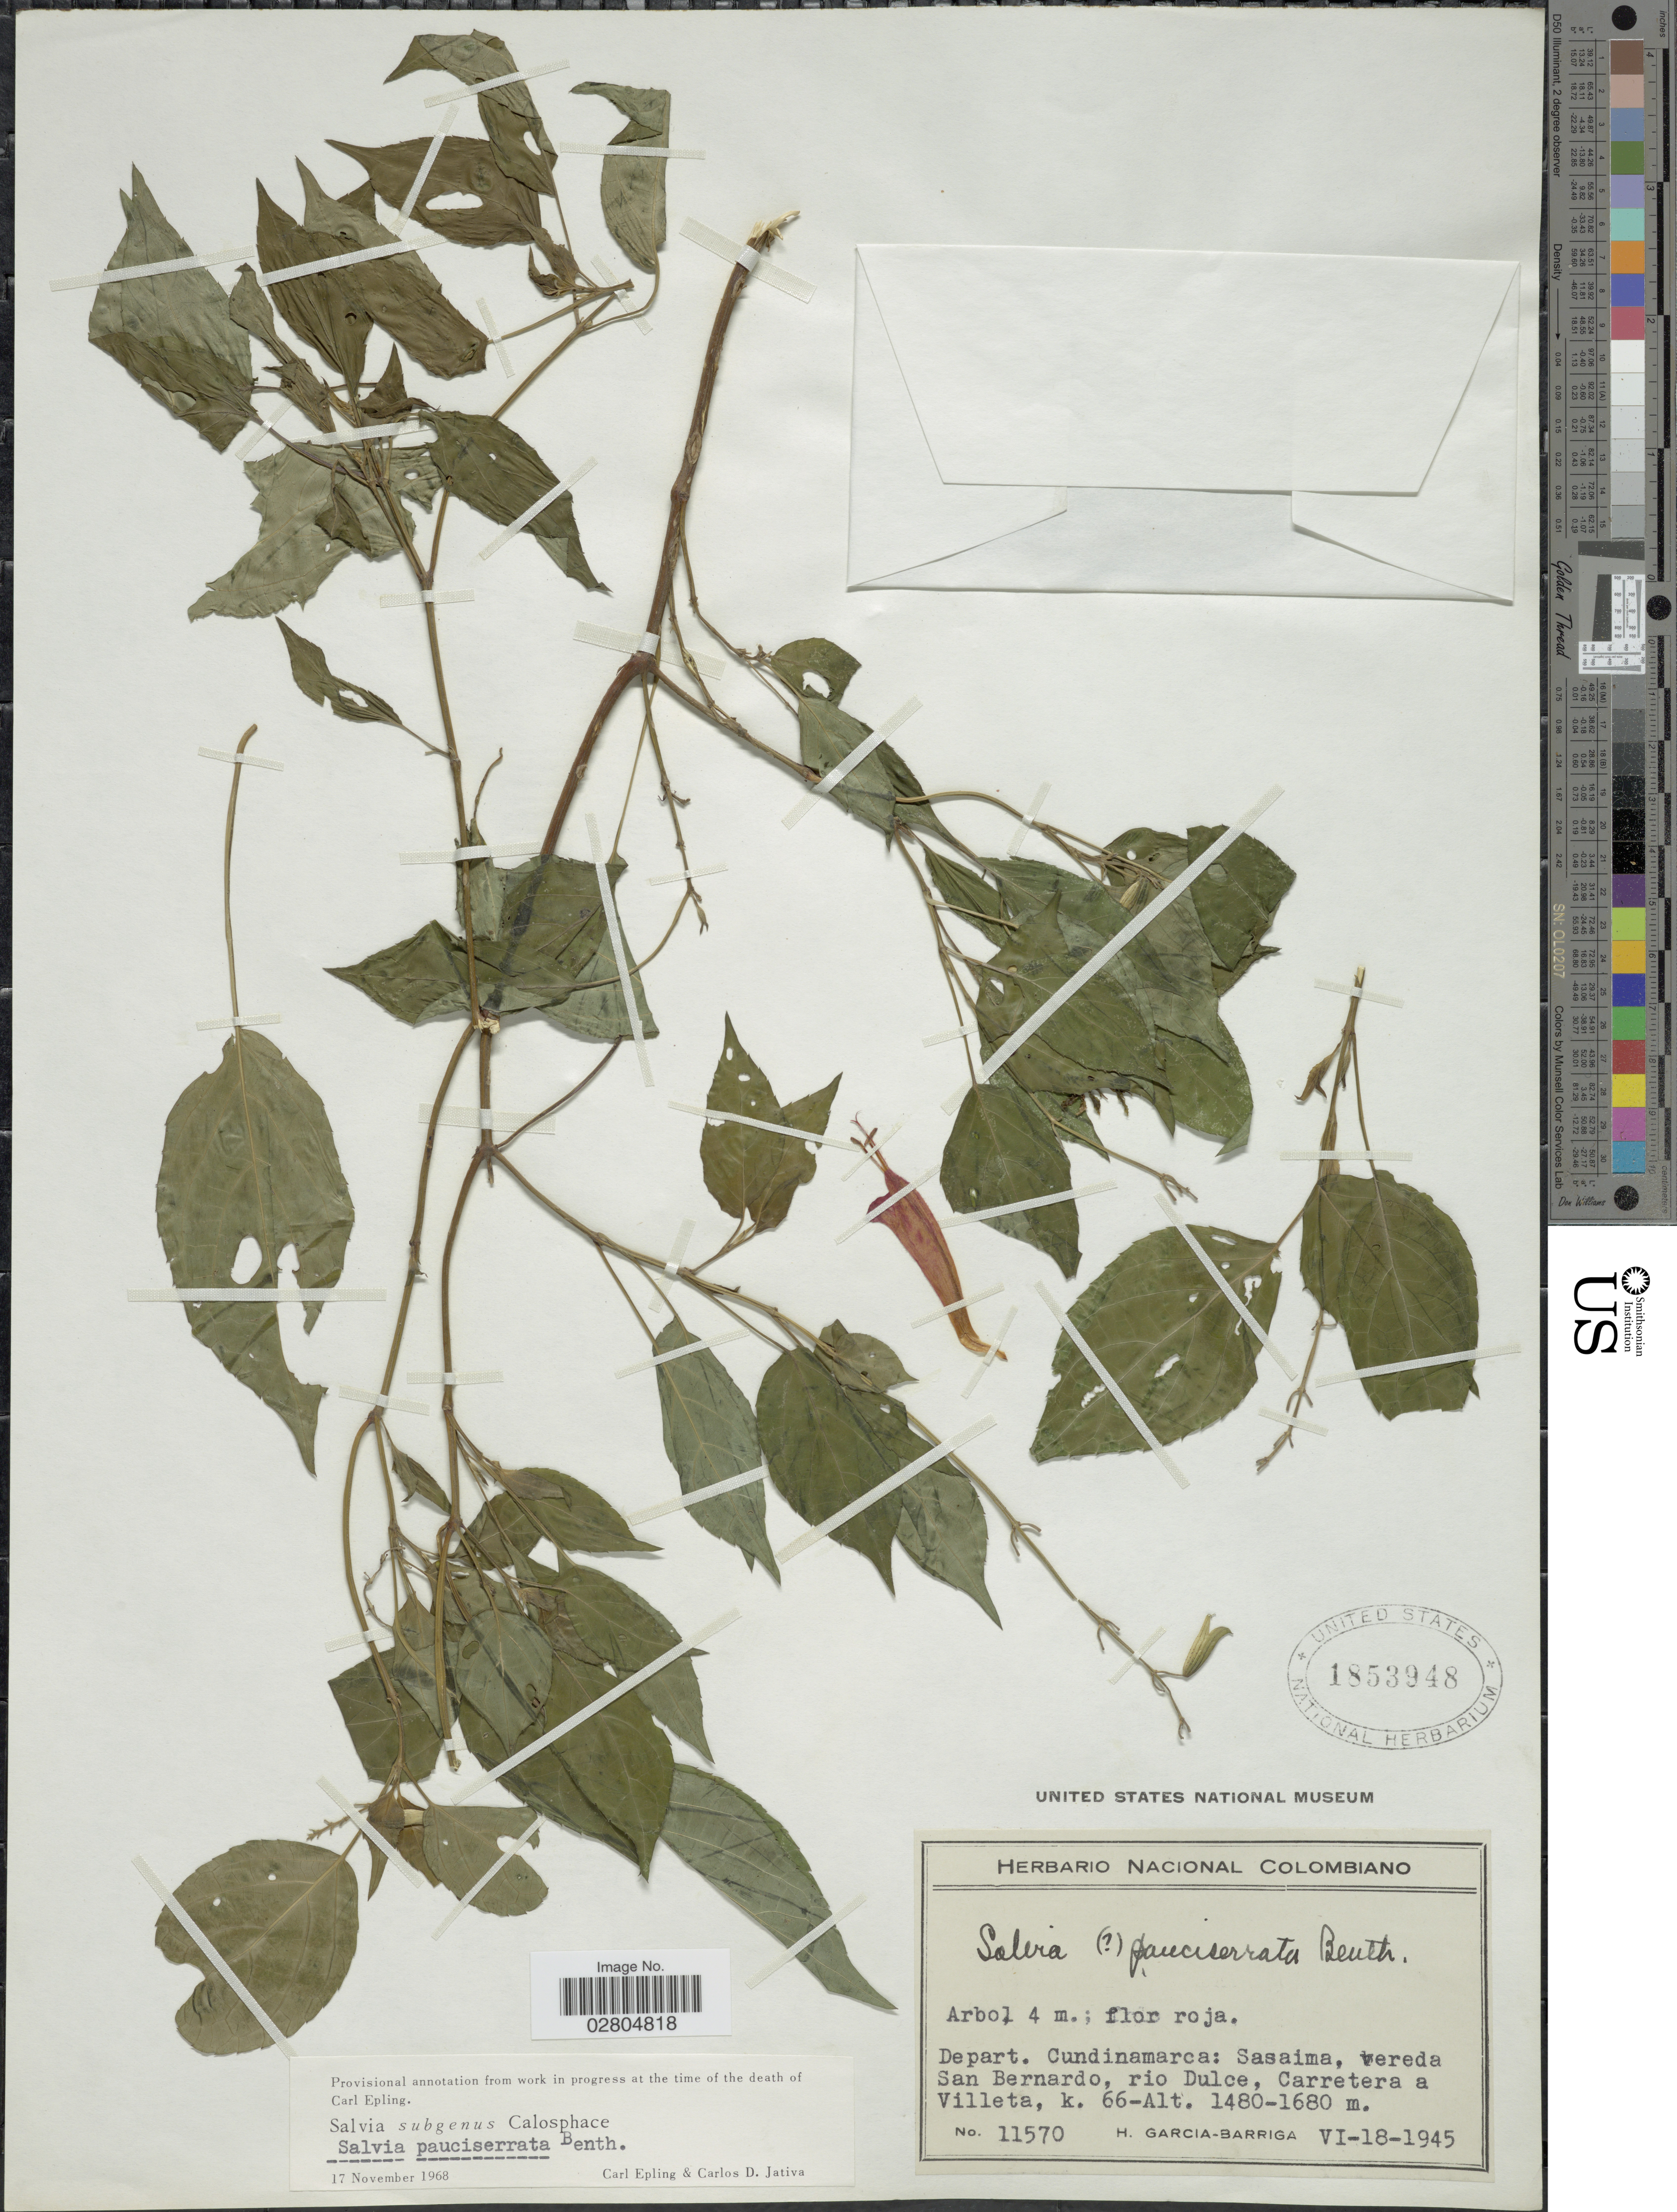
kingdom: Plantae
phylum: Tracheophyta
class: Magnoliopsida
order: Lamiales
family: Lamiaceae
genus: Salvia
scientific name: Salvia pauciserrata subsp. pauciserrata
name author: Benth.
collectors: H. García Barriga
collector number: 11570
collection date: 1945-06-18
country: Colombia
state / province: Cundinamarca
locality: Depart. Cundinamarca: Sasaima, vereda San Bernardo, rio Dulce, Carretera a Villeta, k. 66.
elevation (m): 1480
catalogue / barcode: US 1853948